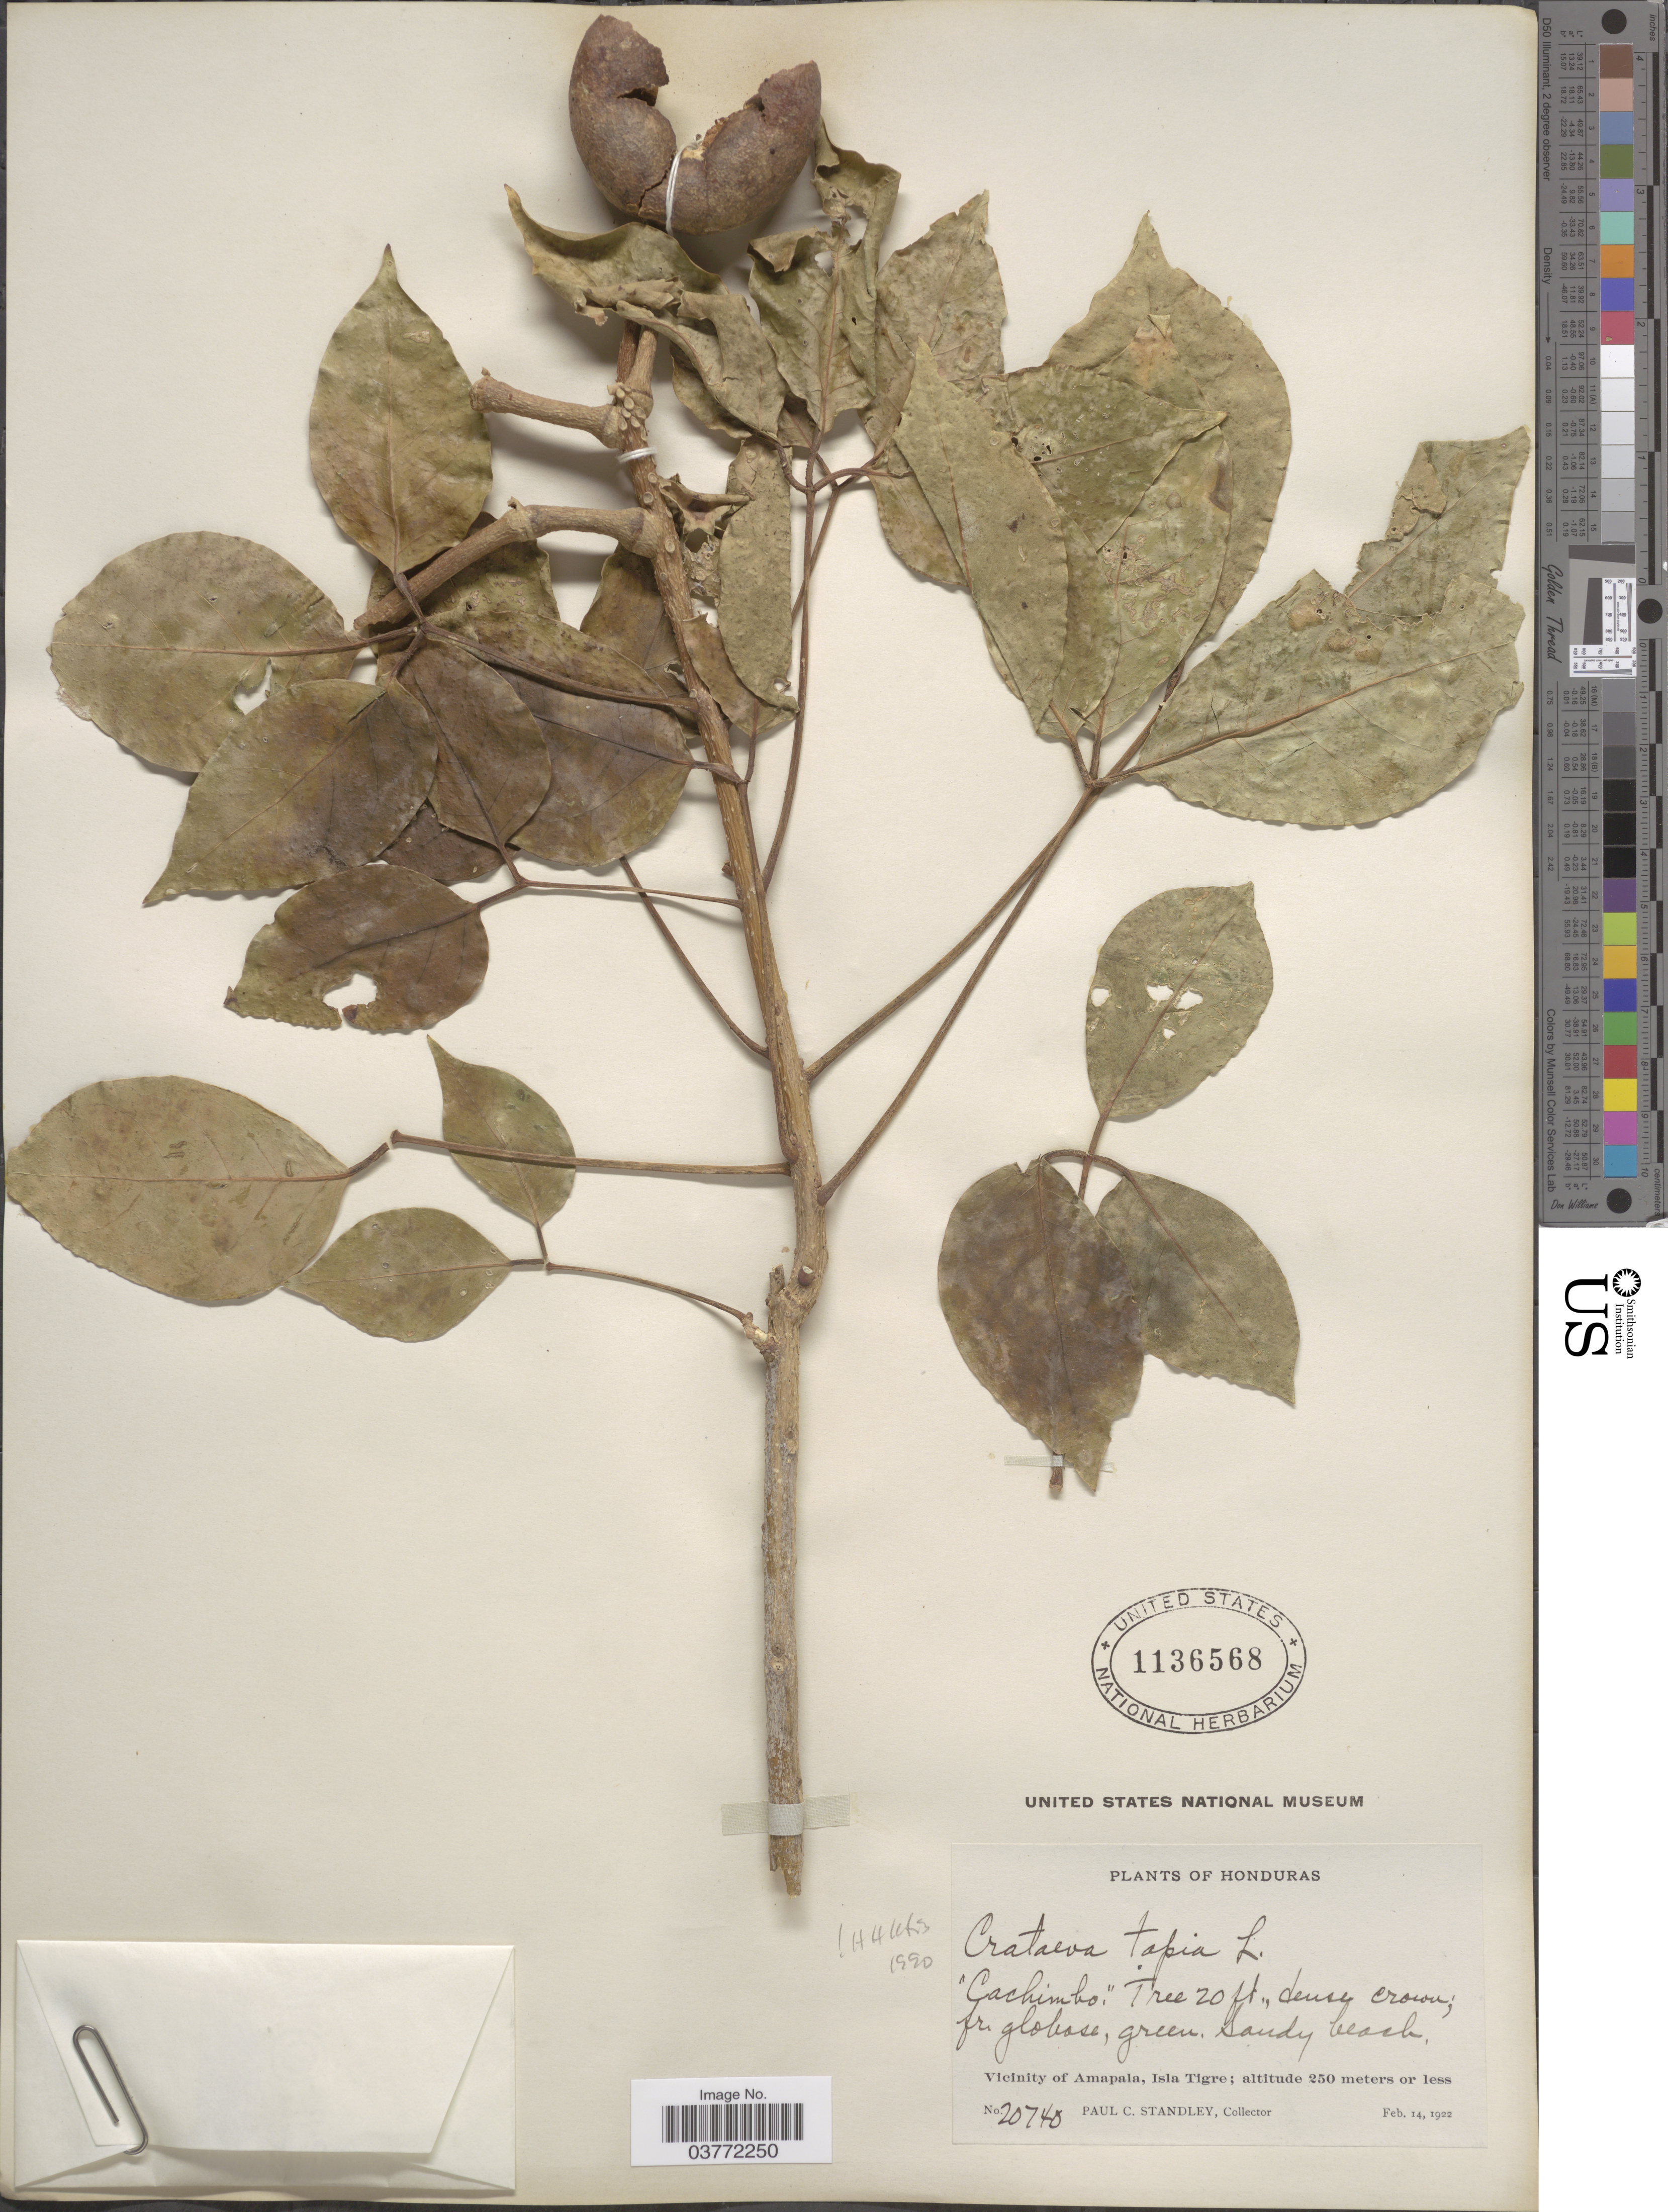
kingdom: Plantae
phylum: Tracheophyta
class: Magnoliopsida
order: Brassicales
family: Capparaceae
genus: Crateva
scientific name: Crateva tapia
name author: L.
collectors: P. C. Standley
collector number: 20740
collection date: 1922-02-14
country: Honduras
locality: Vicinity of Amapala, Isla Tigre.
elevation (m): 250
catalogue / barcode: US 1136568